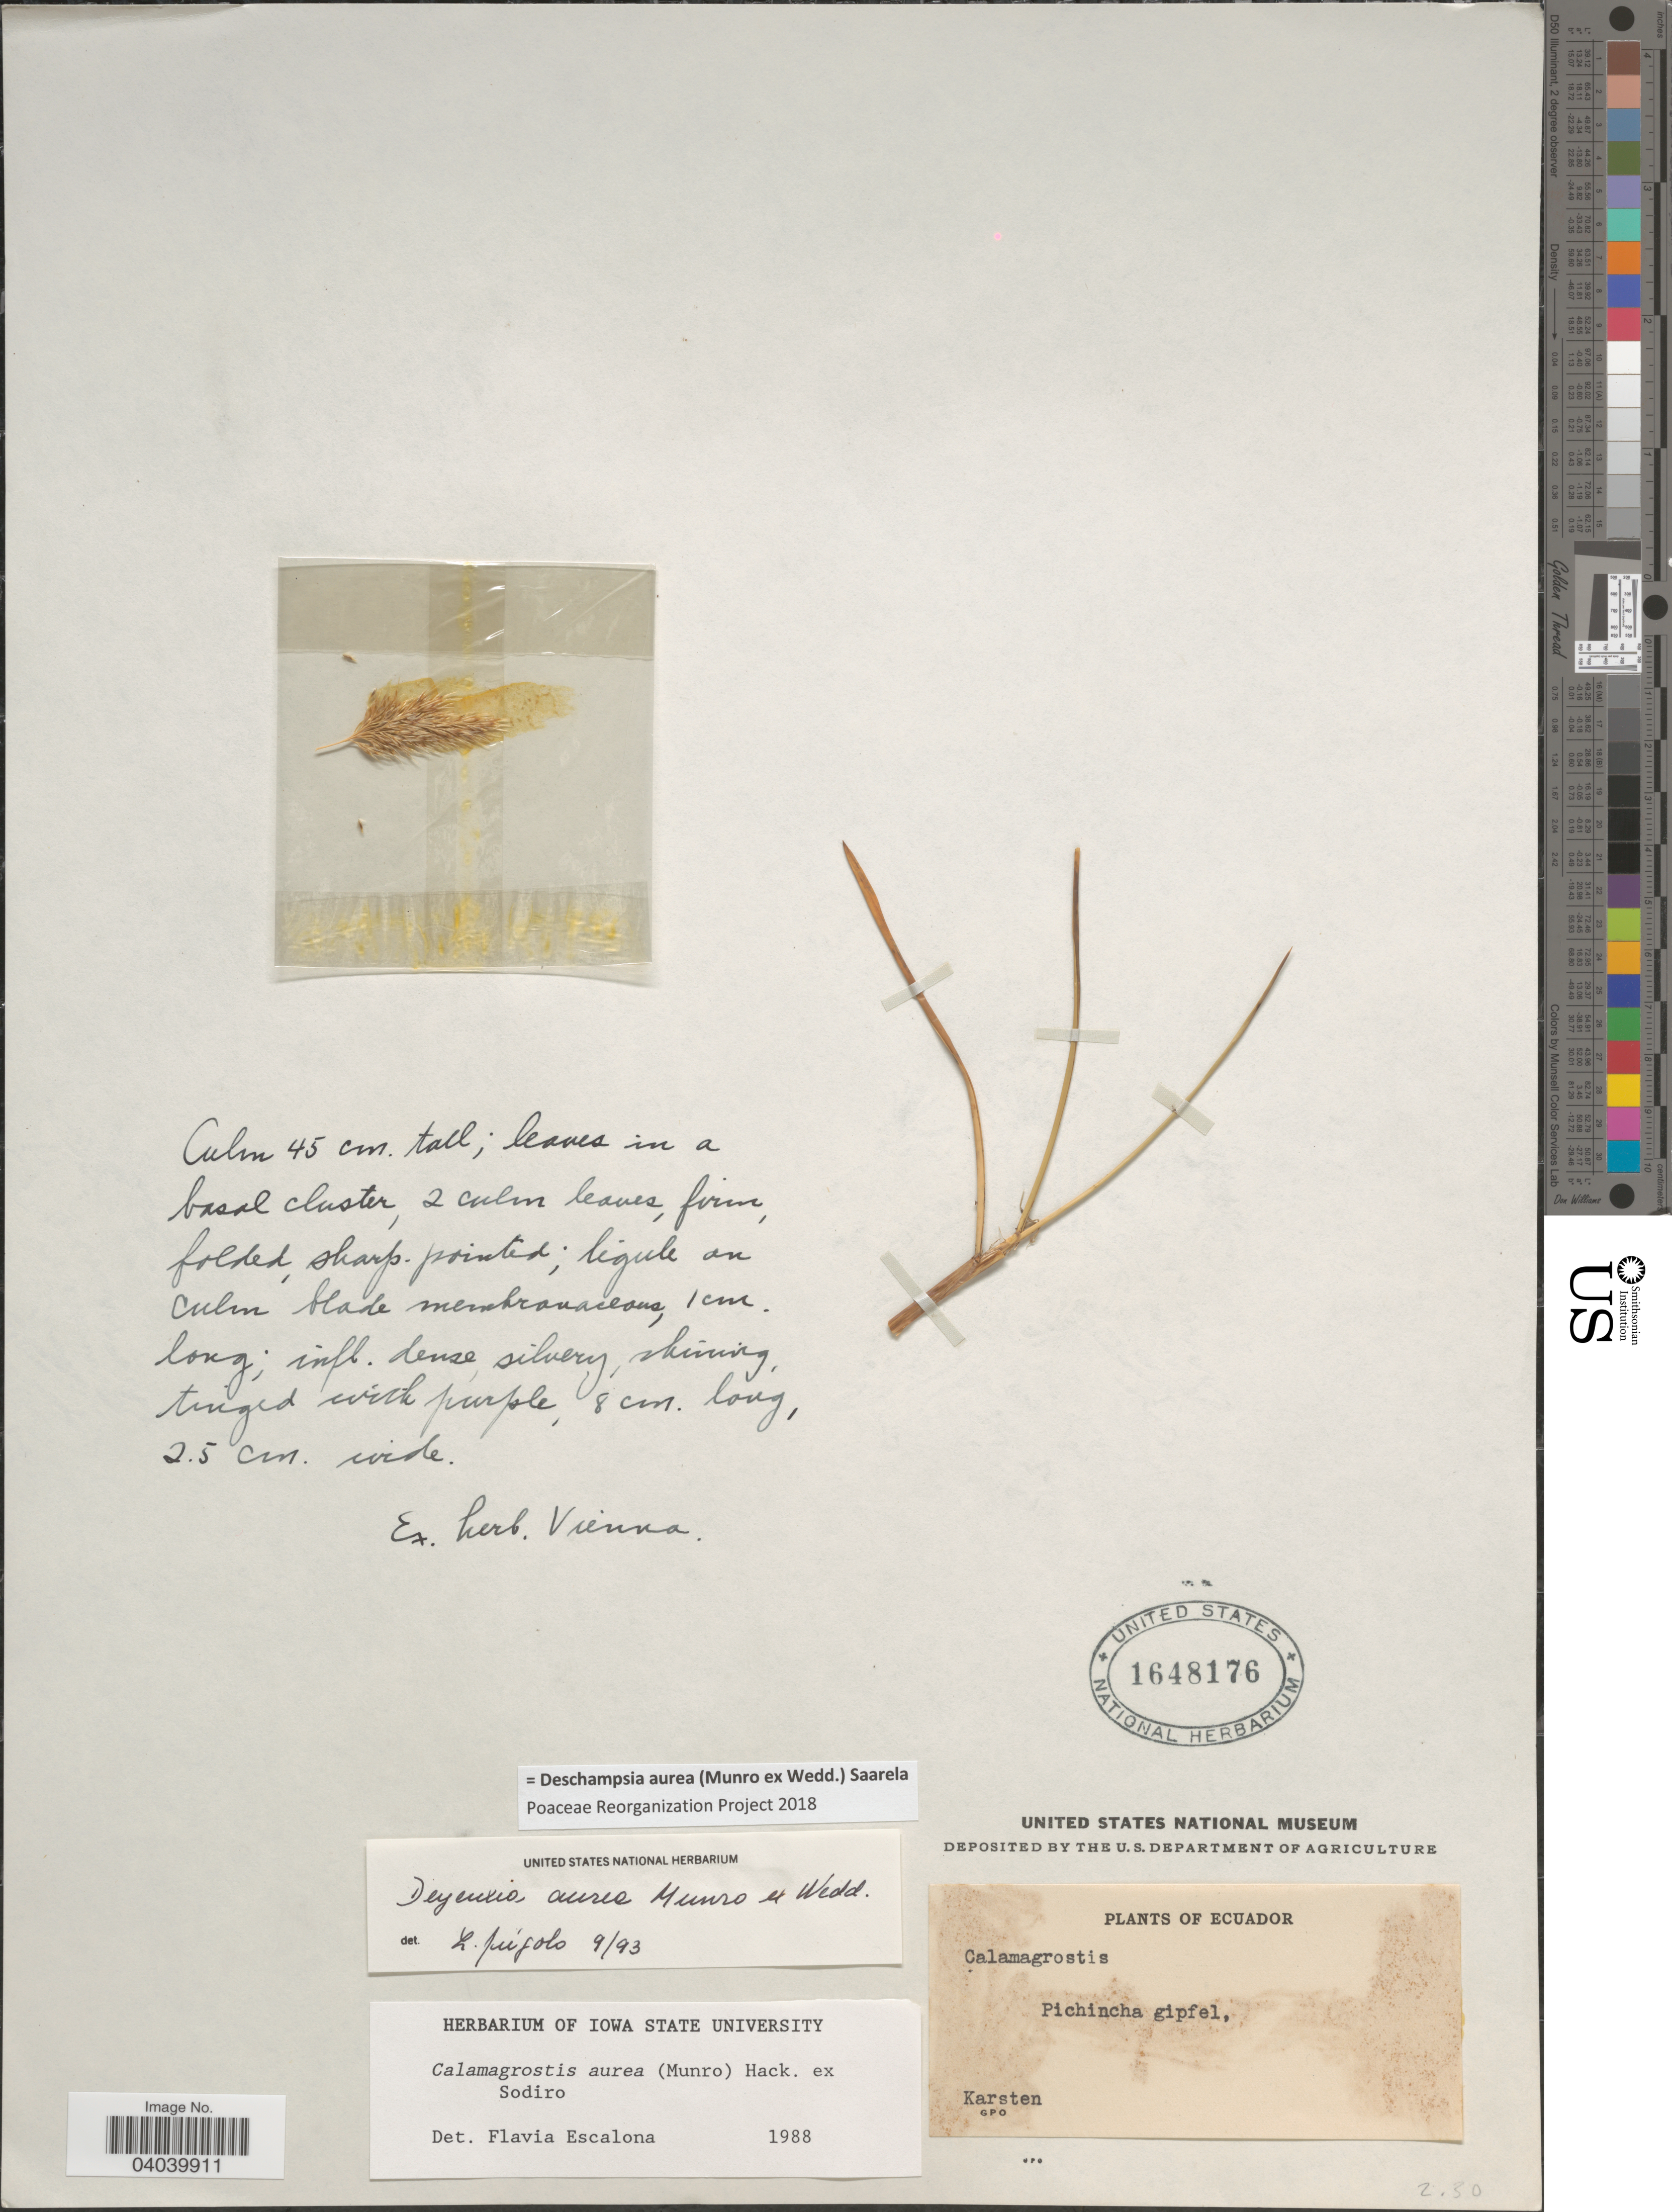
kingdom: Plantae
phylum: Tracheophyta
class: Liliopsida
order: Poales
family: Poaceae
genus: Deschampsia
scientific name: Deschampsia aurea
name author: (Munro ex Wedd.) Saarela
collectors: -. Karsten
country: Ecuador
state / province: Pichincha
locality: Pichincha gipfel.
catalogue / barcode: US 1648176